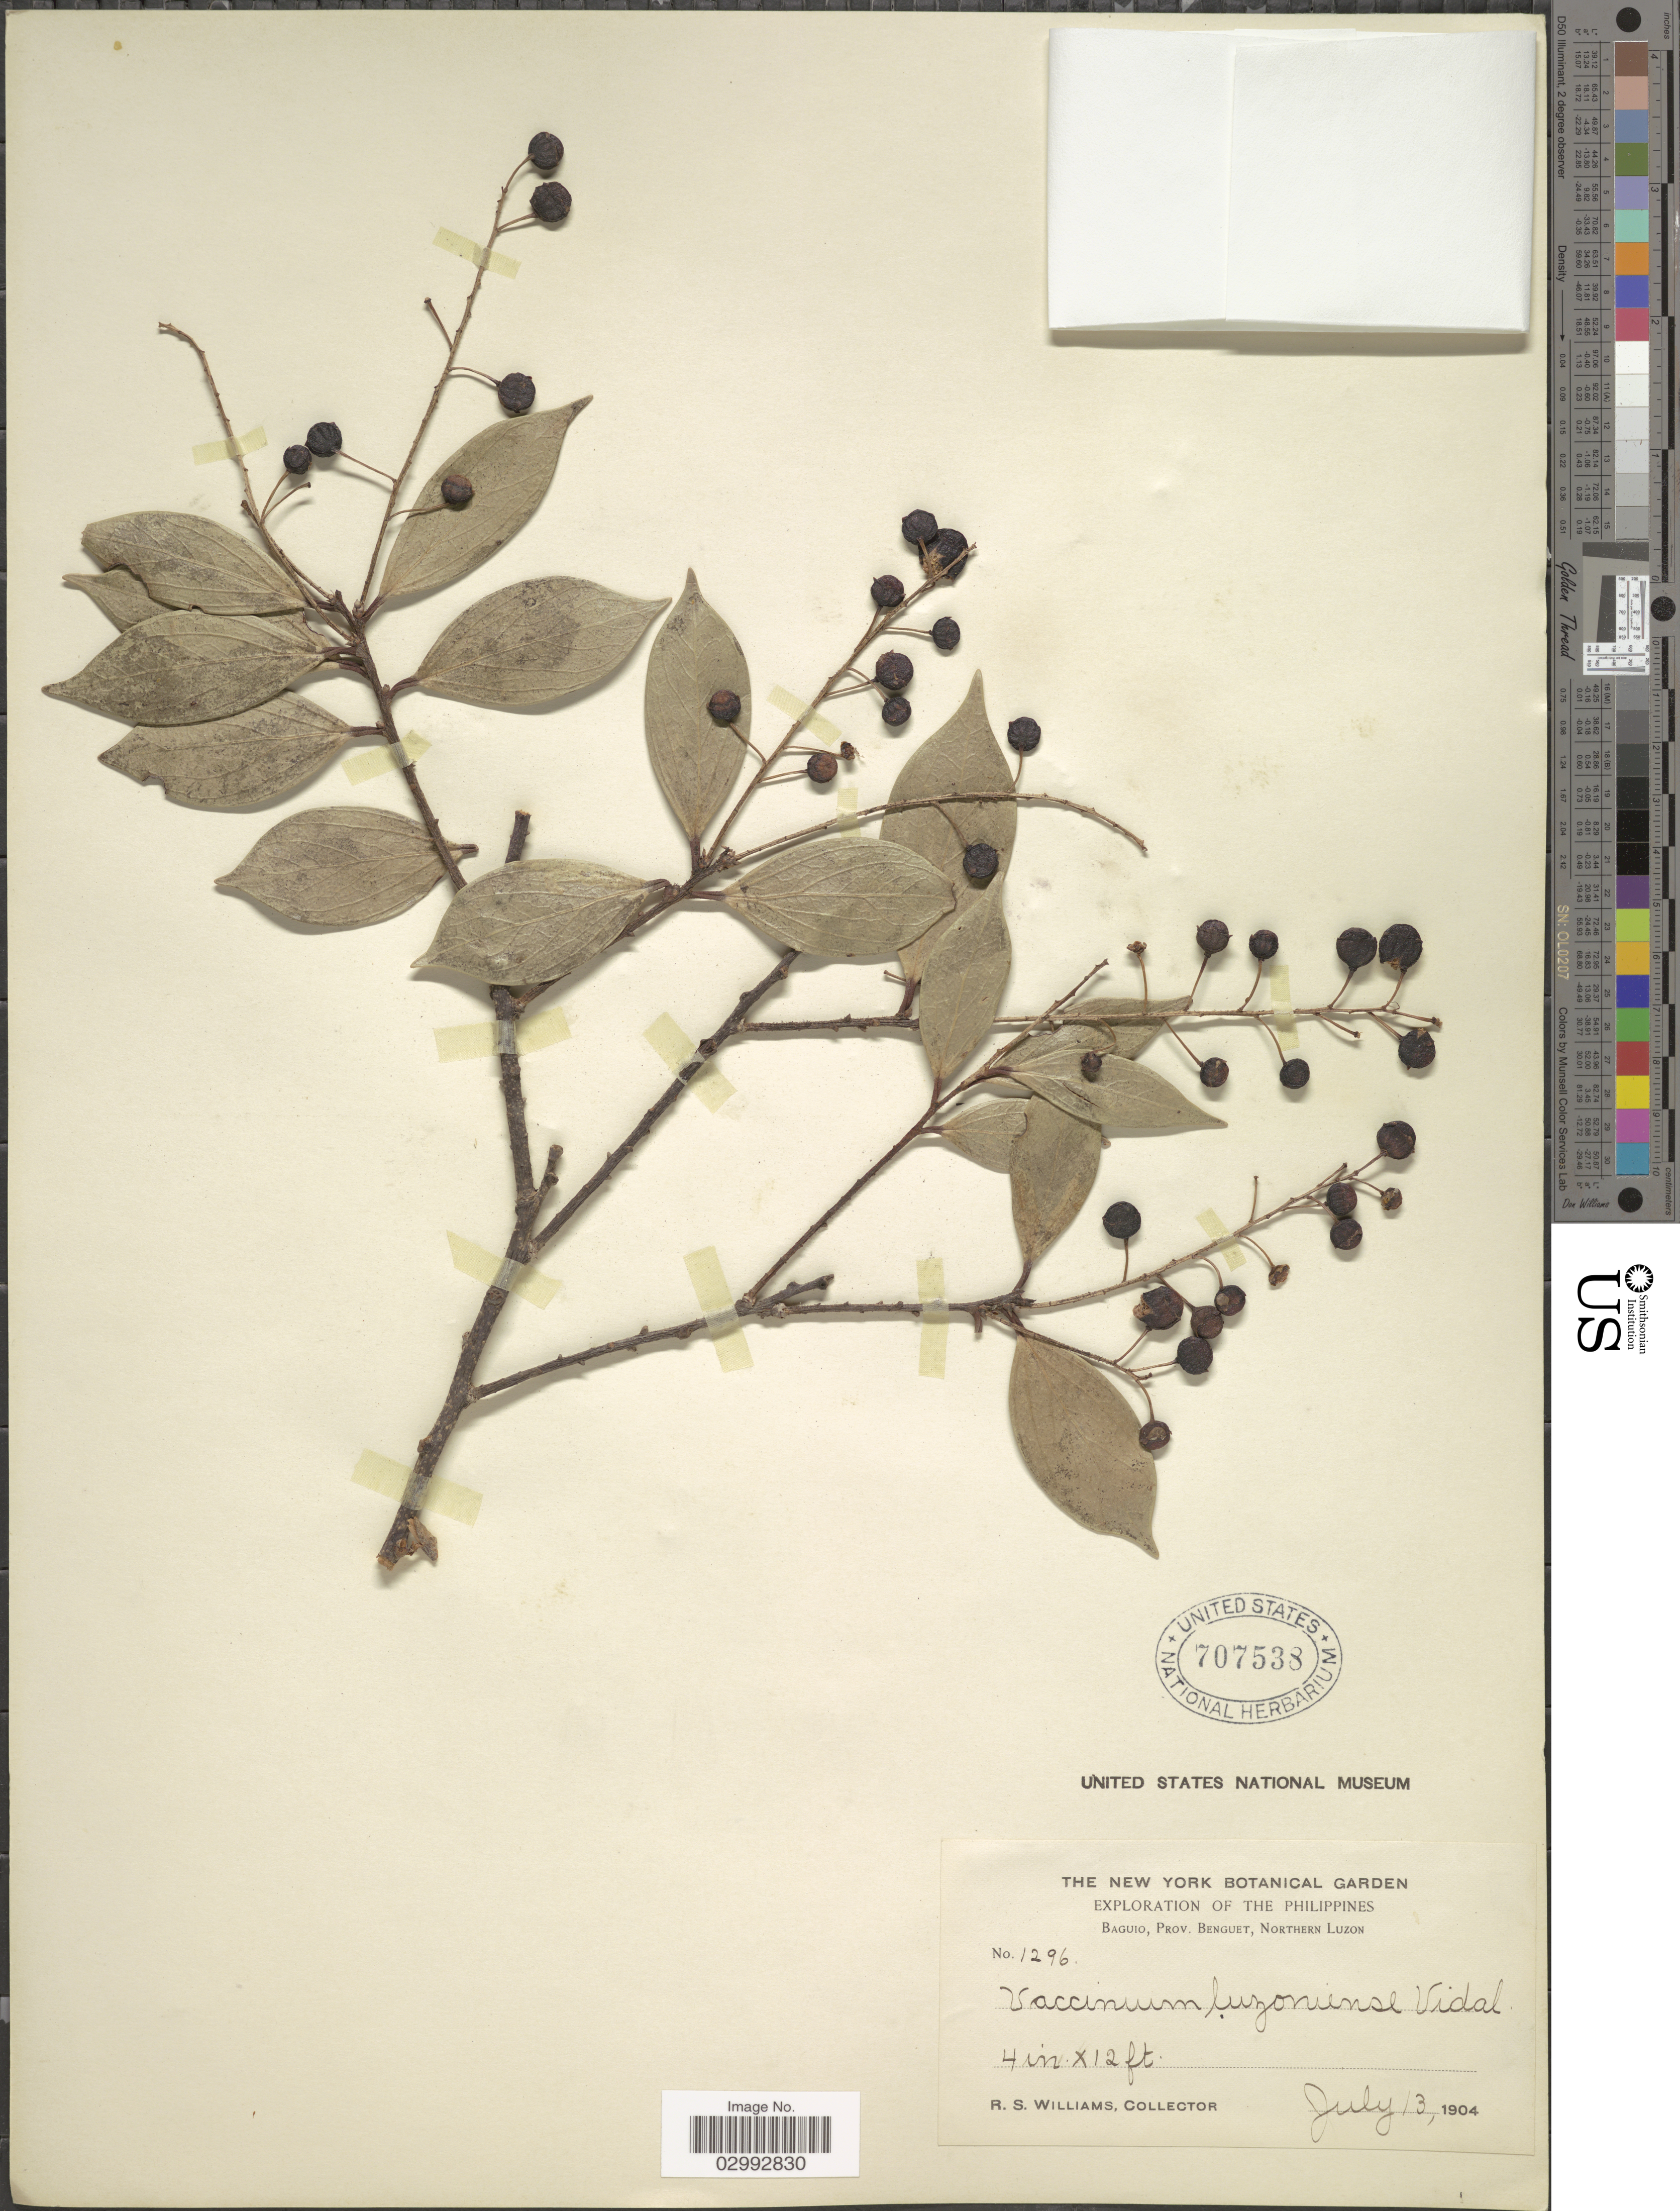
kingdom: Plantae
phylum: Tracheophyta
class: Magnoliopsida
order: Ericales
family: Ericaceae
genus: Vaccinium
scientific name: Vaccinium luzoniense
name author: S. Vidal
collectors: R. S. Williams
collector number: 1296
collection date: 1904-07-13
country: Philippines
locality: Baguio, Prov. Benguet, Northern Luzon.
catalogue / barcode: US 707538